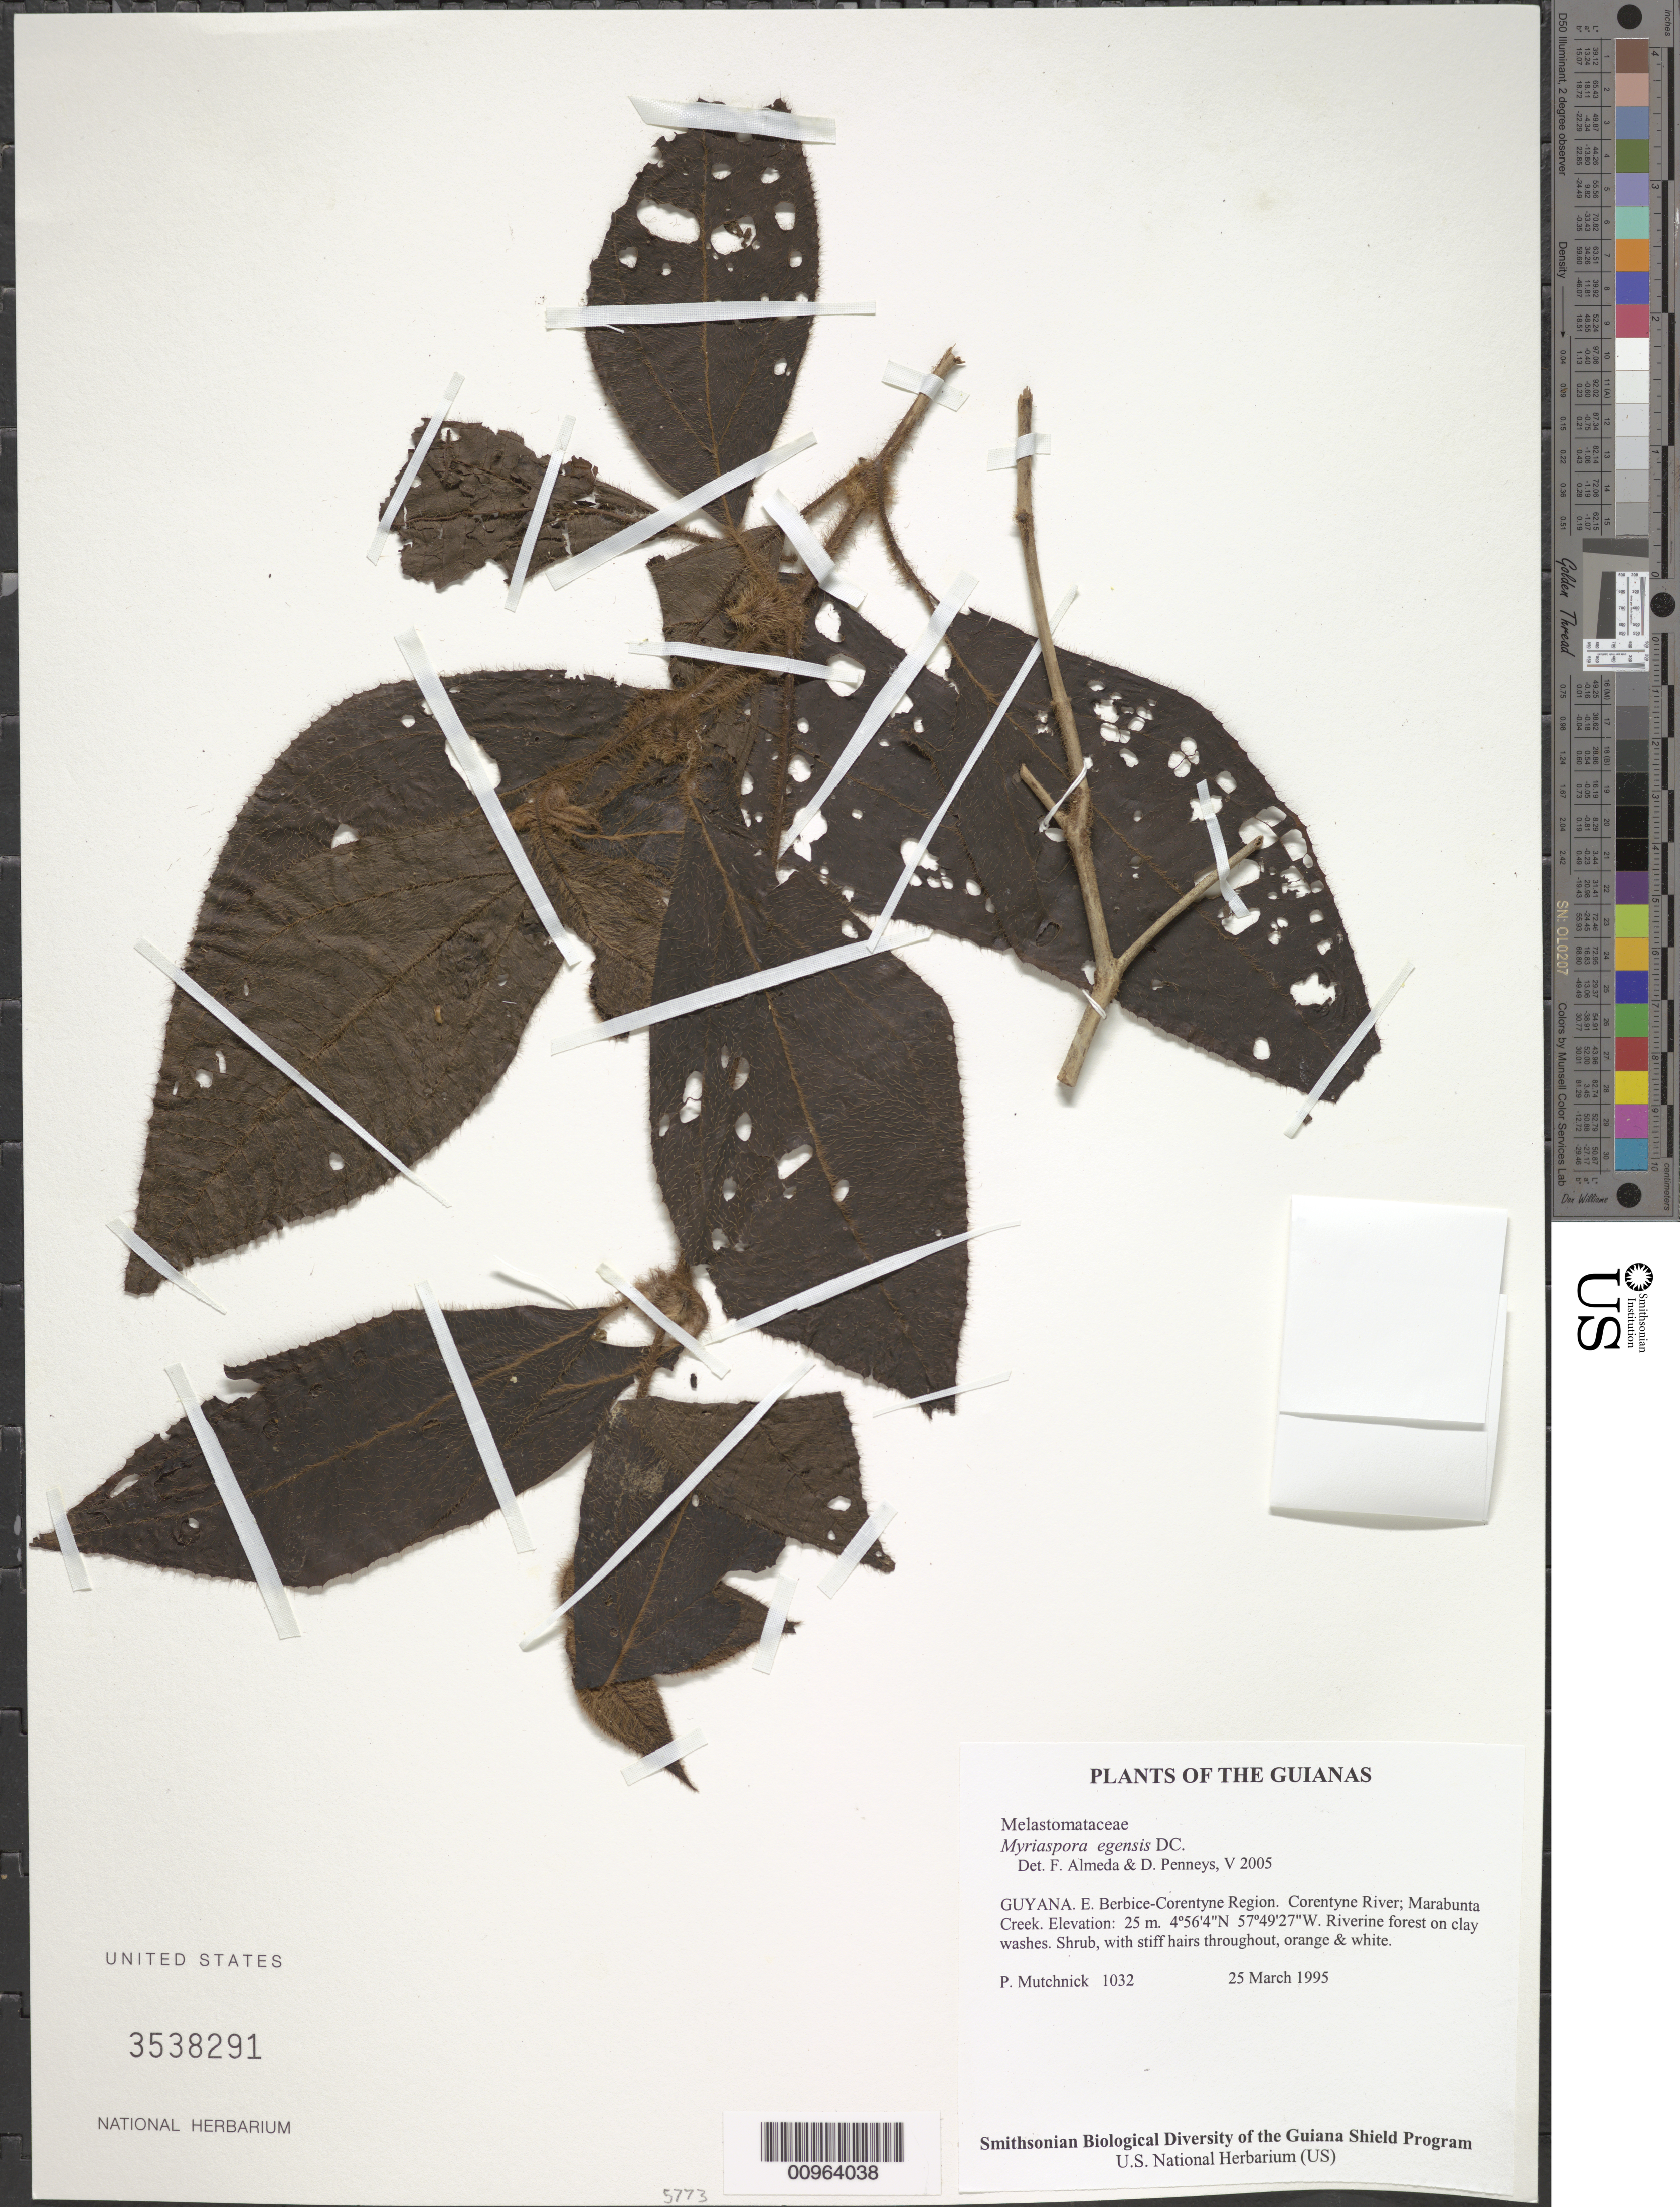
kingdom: Plantae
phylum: Tracheophyta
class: Magnoliopsida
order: Myrtales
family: Melastomataceae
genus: Bellucia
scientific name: Bellucia egensis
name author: (DC.) Penneys et al.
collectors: P. Mutchnick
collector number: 1032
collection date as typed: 25 March 1995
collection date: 1995-03-25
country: Guyana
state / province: E. Berbice-Corentyne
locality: Corentyne River; Marabunta Creek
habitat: Riverine forest on clay washes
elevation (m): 25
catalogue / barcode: US 3538291